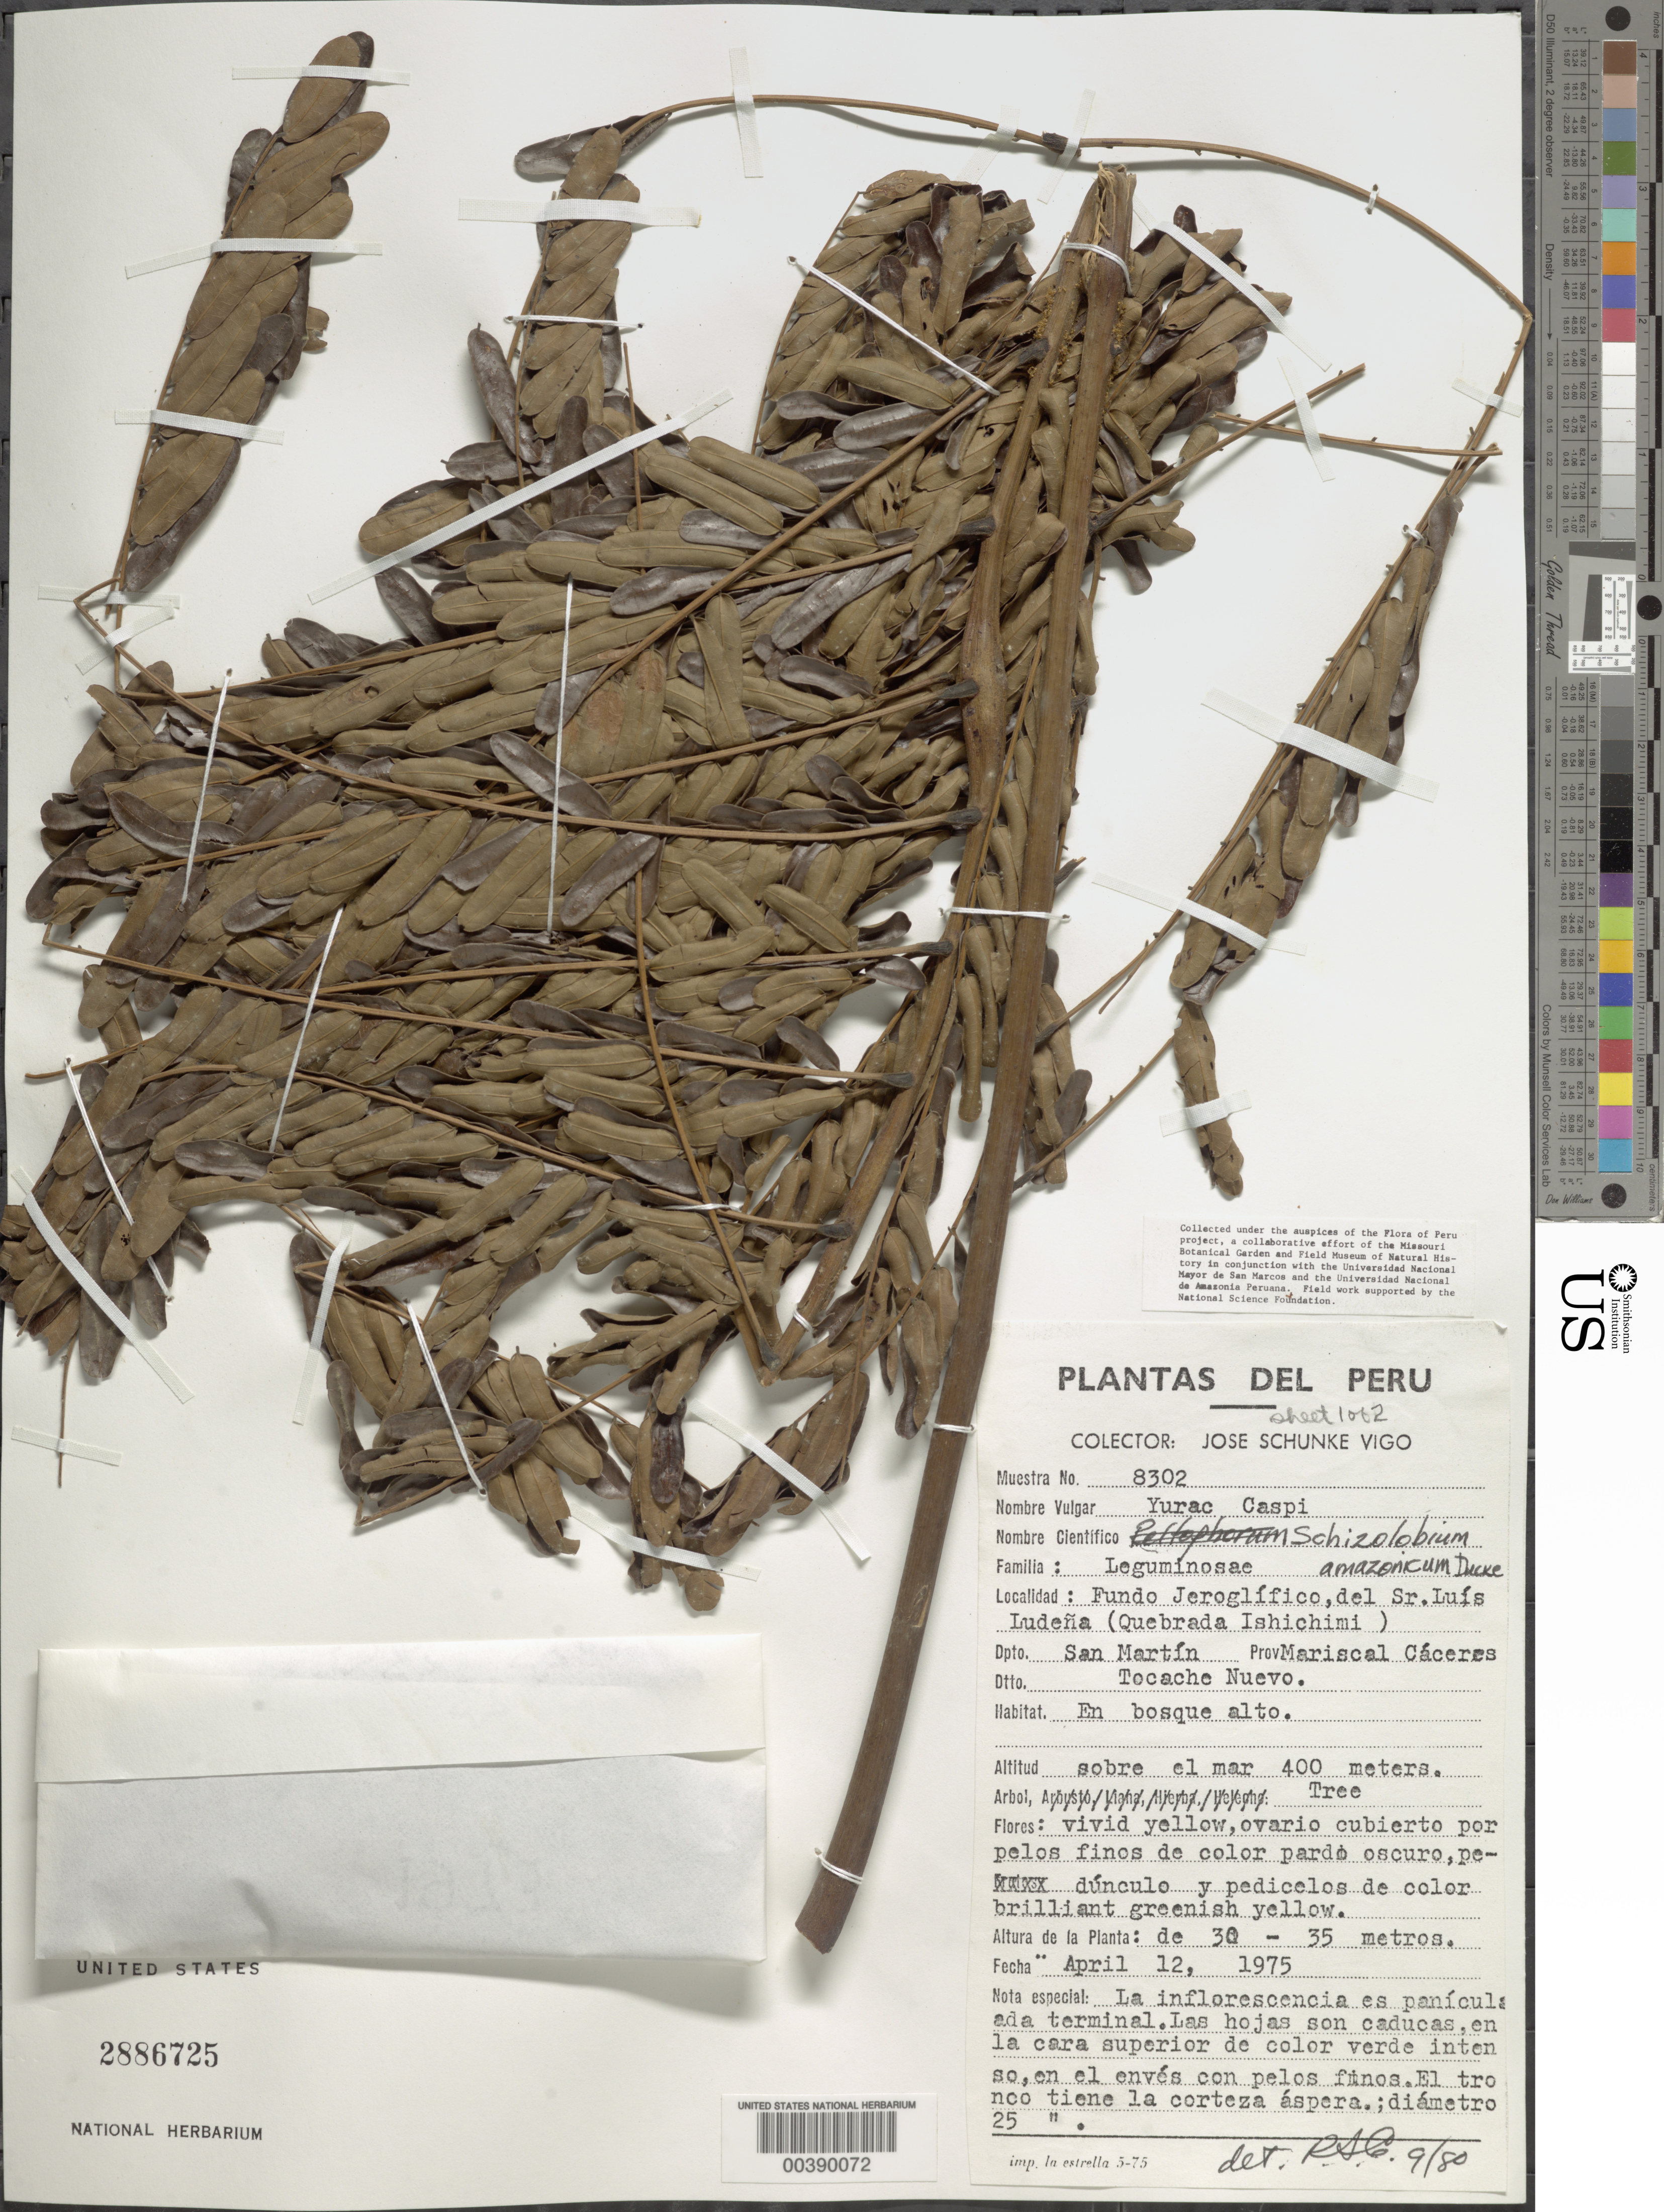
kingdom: Plantae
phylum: Tracheophyta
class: Magnoliopsida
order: Fabales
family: Fabaceae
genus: Schizolobium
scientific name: Schizolobium amazonicum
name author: Ducke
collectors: J. Schunke Vigo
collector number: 8302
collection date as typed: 12 Apr 1975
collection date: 1975-04-12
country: Peru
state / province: San Martín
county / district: Mariscal Cáceres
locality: Fundo jeroglifico, del sr. luis ludena (quebrada ishichimi)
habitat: En bosque alto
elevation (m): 400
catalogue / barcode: US 2886725